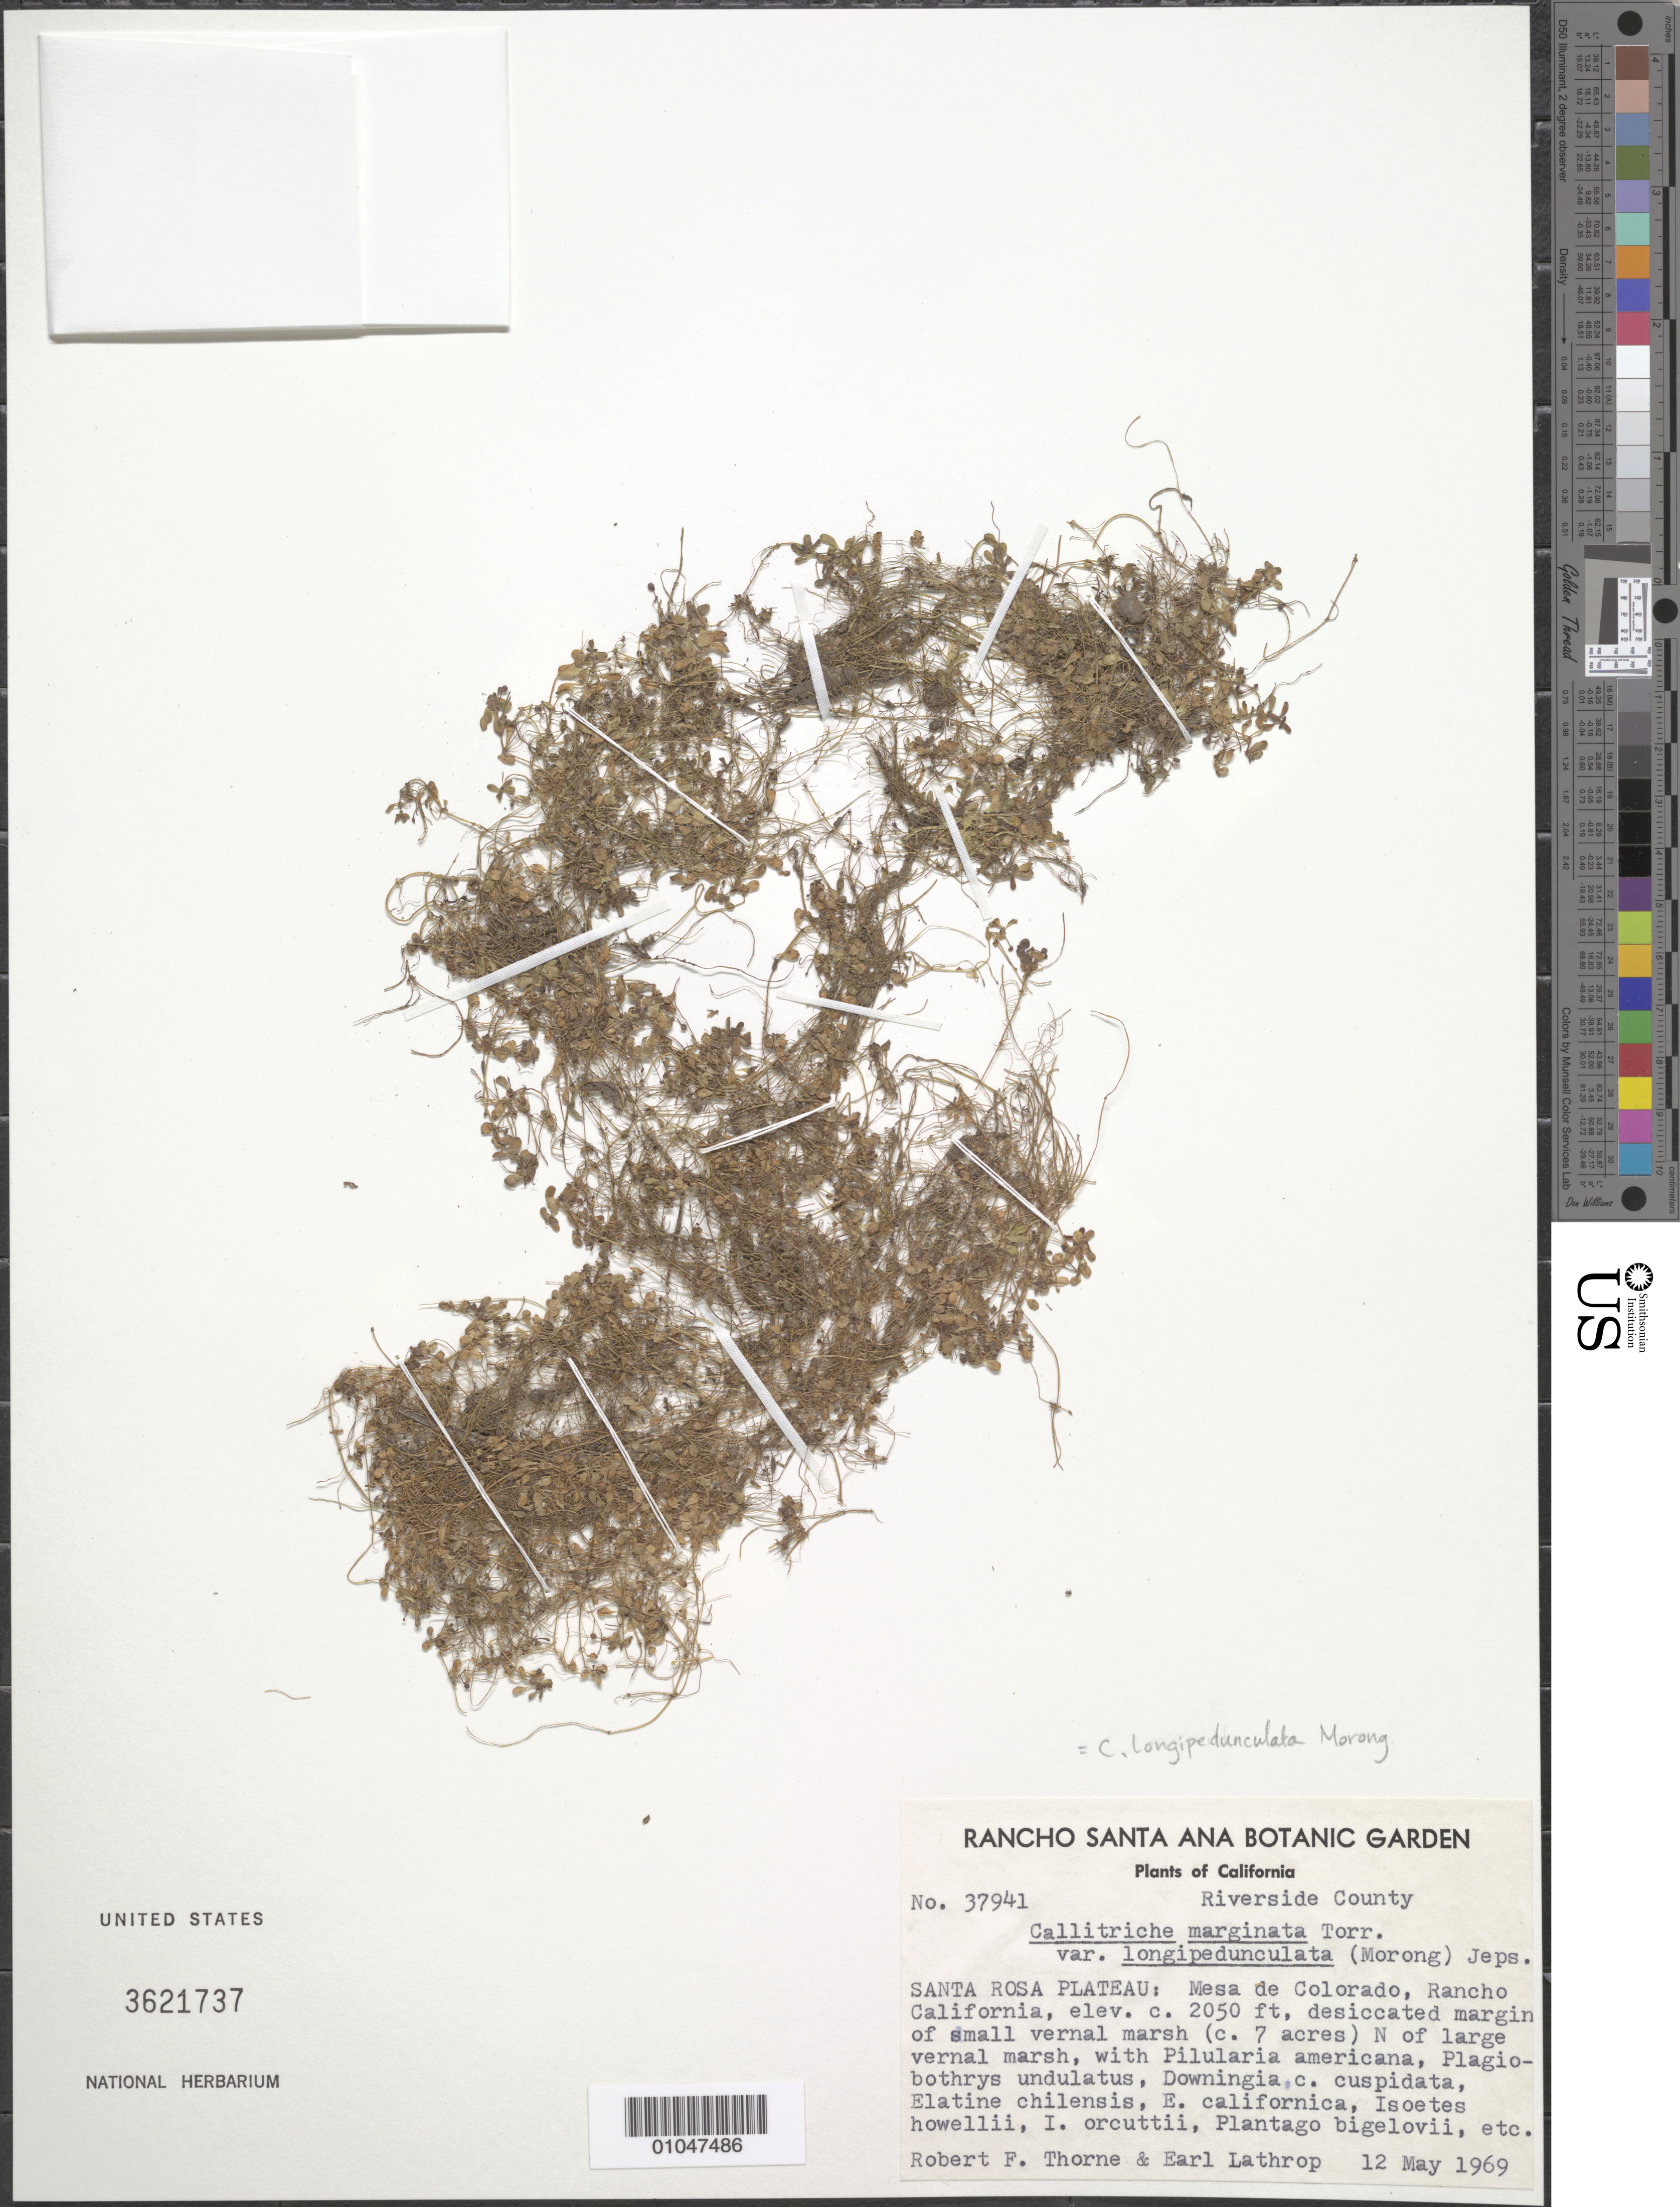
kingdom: Plantae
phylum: Tracheophyta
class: Magnoliopsida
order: Lamiales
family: Plantaginaceae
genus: Callitriche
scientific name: Callitriche longipedunculata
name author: Morong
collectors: R. F. Thorne & E. W. Lathrop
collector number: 37941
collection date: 1969-05-12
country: United States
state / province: California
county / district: Riverside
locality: Mesa de Colorado, Rancho California, Santa Rosa Plateau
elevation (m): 625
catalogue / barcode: US 3621737